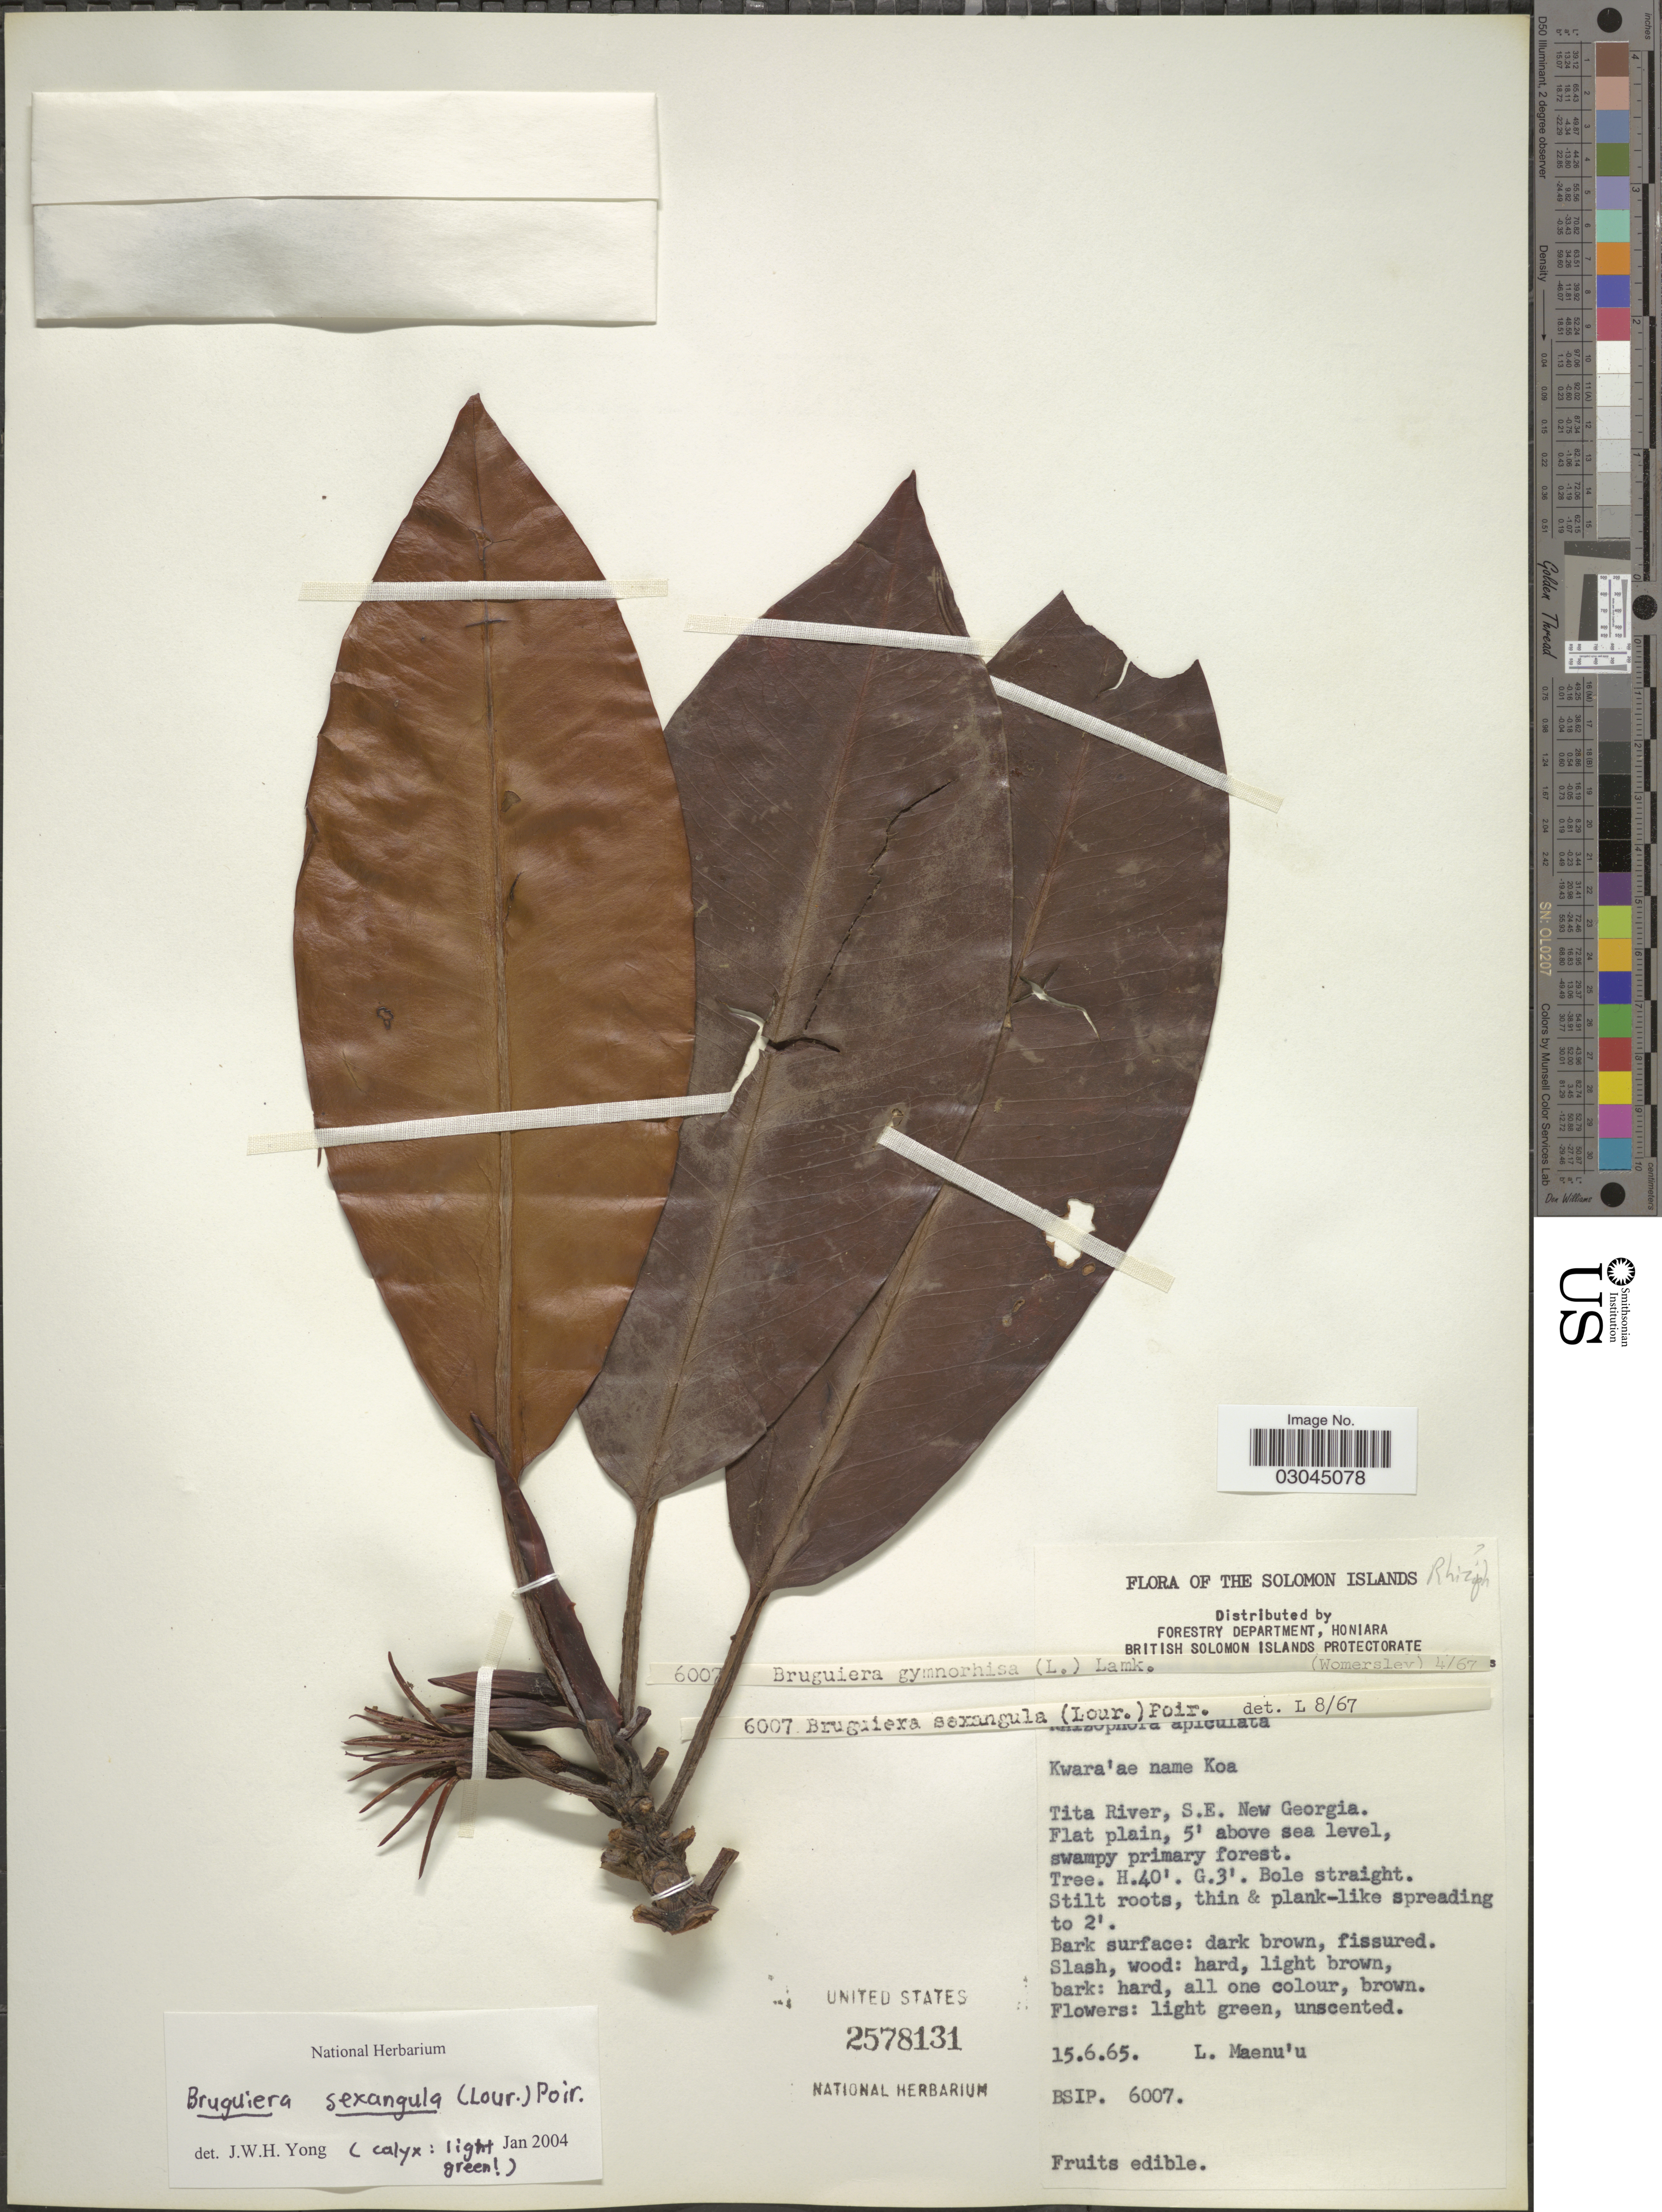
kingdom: Plantae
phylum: Tracheophyta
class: Magnoliopsida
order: Malpighiales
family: Rhizophoraceae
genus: Bruguiera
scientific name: Bruguiera sexangula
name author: (Lour.) Poir.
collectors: L. Maenu'u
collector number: BSIP. 6007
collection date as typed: Transcribed d/m/y: 15/6/65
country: Solomon Islands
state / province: Solomon Islands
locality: The Solomon Islands, Tita River, S.E. New Georgia.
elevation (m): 2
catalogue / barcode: US 2578131